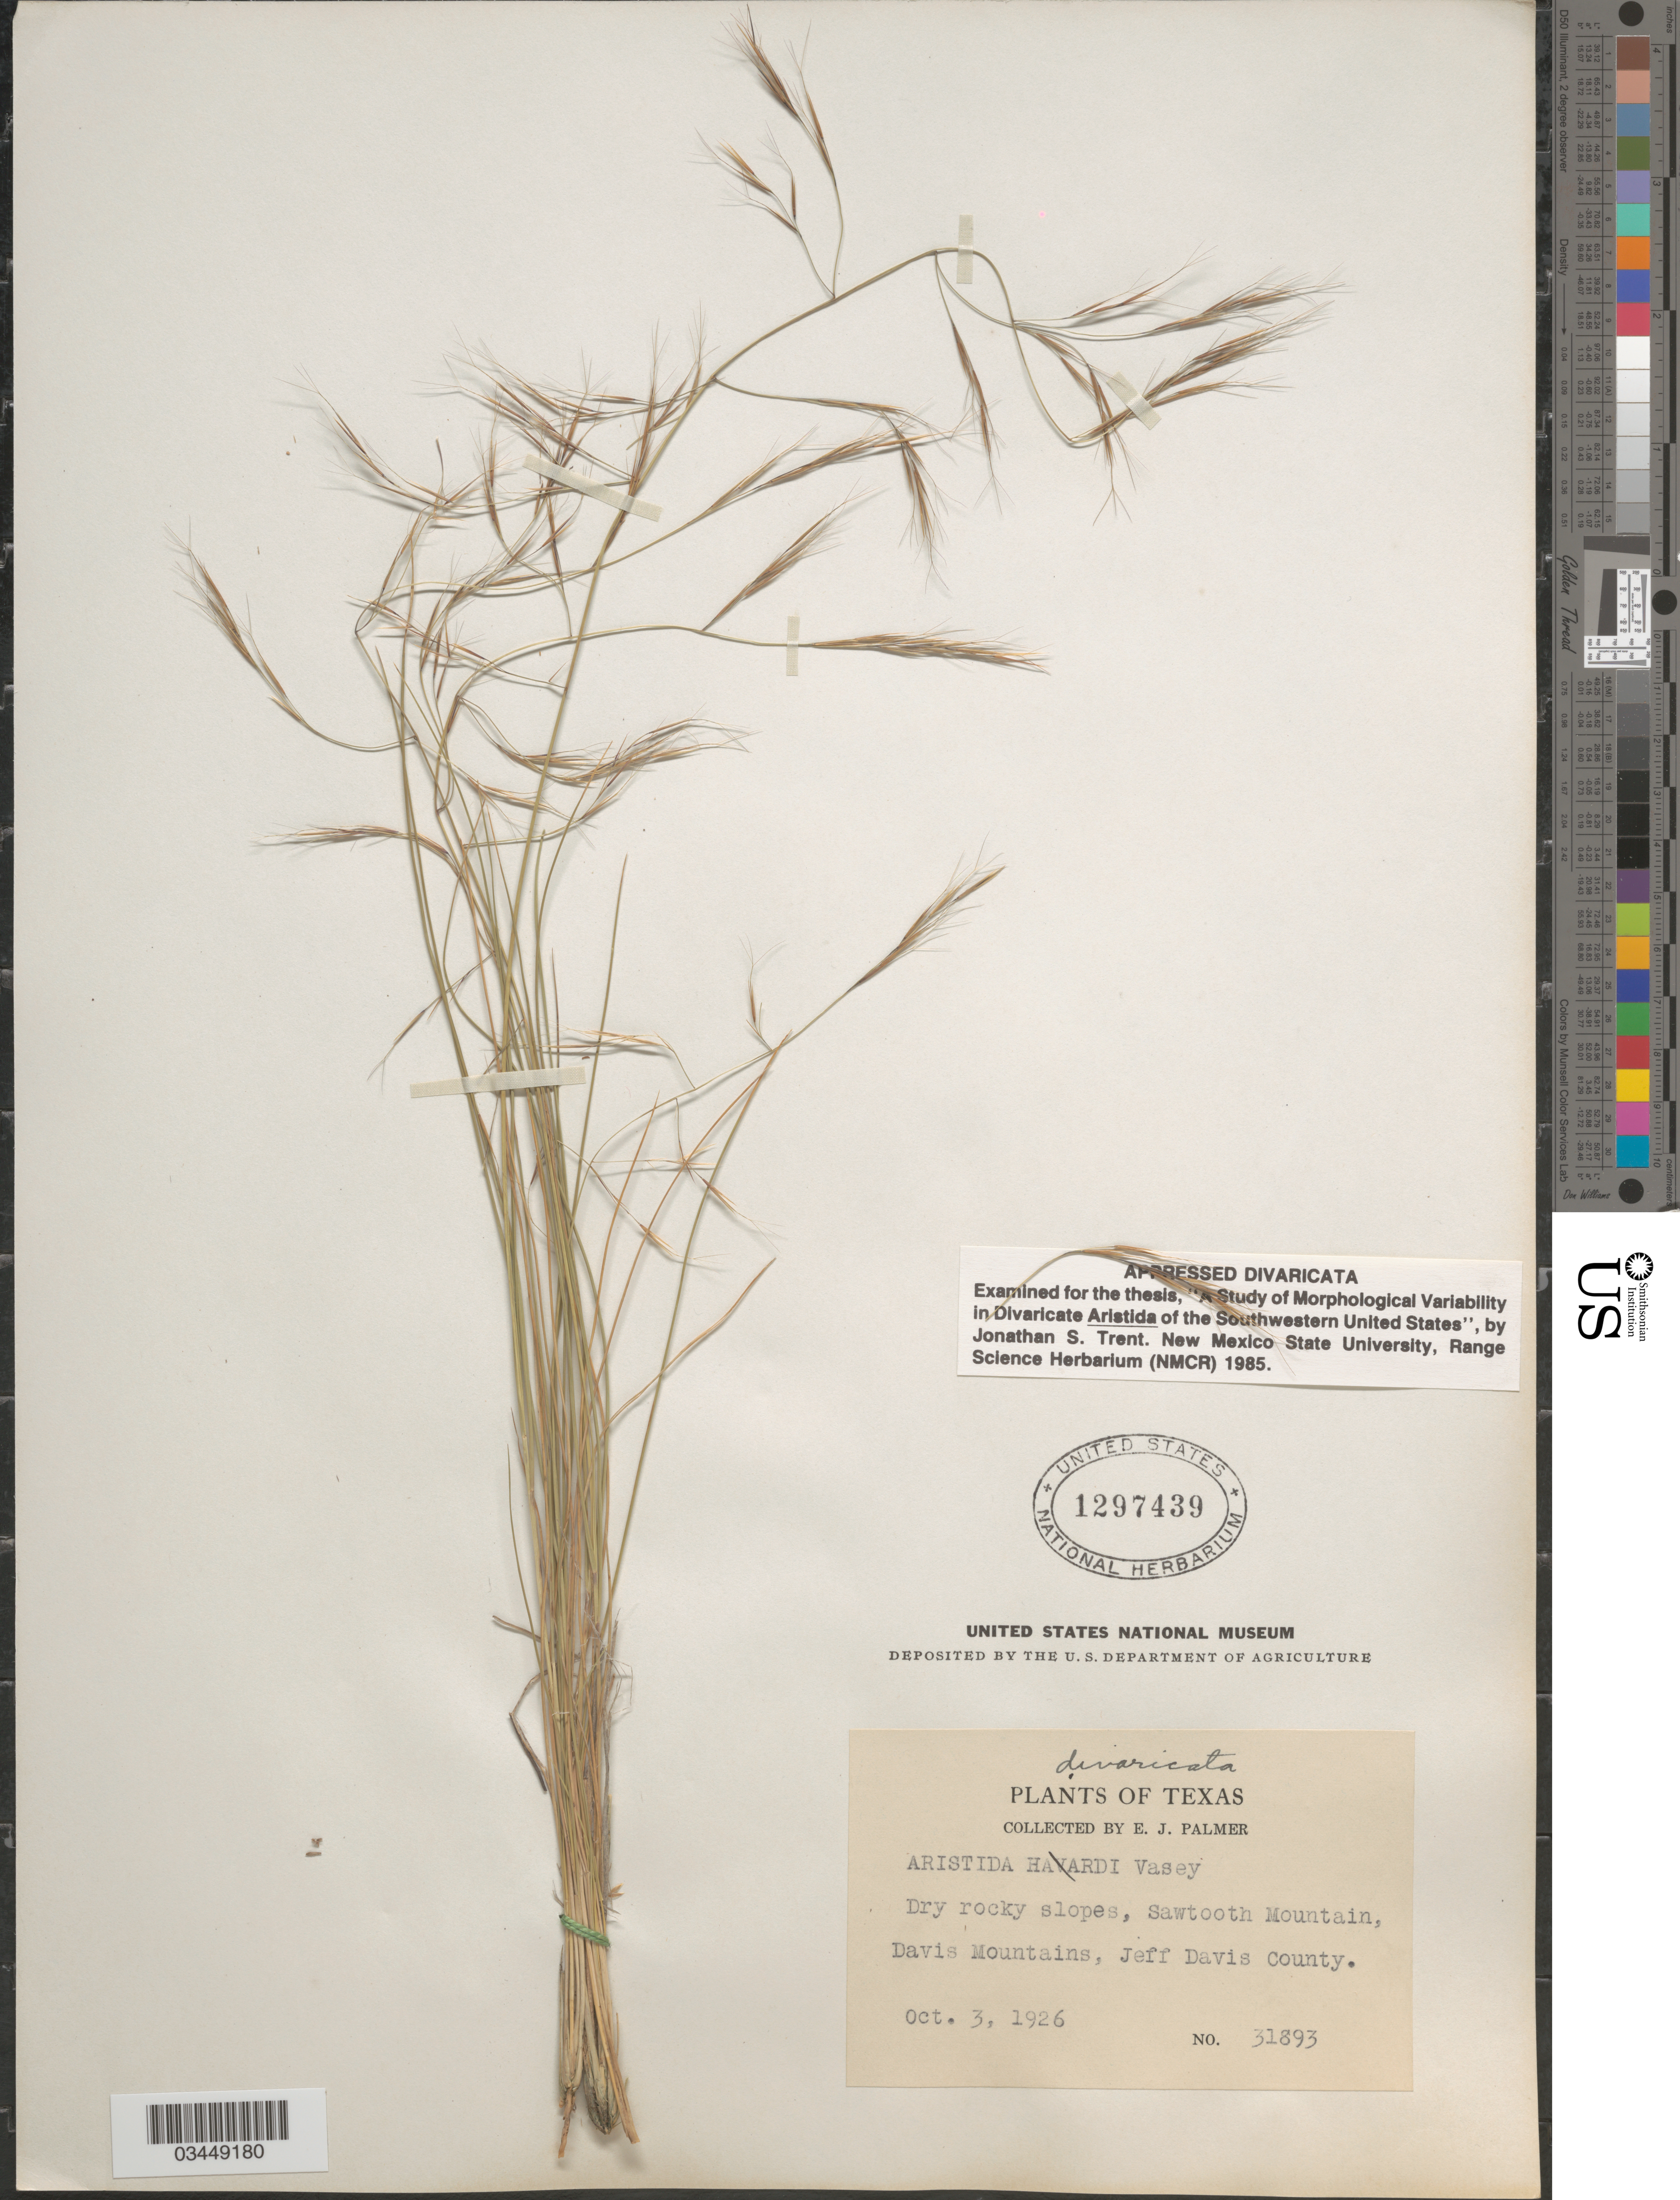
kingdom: Plantae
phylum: Tracheophyta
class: Liliopsida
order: Poales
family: Poaceae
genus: Aristida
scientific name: Aristida divaricata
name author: Humb. & Bonpl. ex Willd.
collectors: E. J. Palmer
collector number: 31893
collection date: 1926-10-03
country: United States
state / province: Texas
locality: Dry rocky slopes, Sawtooth Mountain, Davis Mountains, Jeff Davis County.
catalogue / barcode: US 1297439